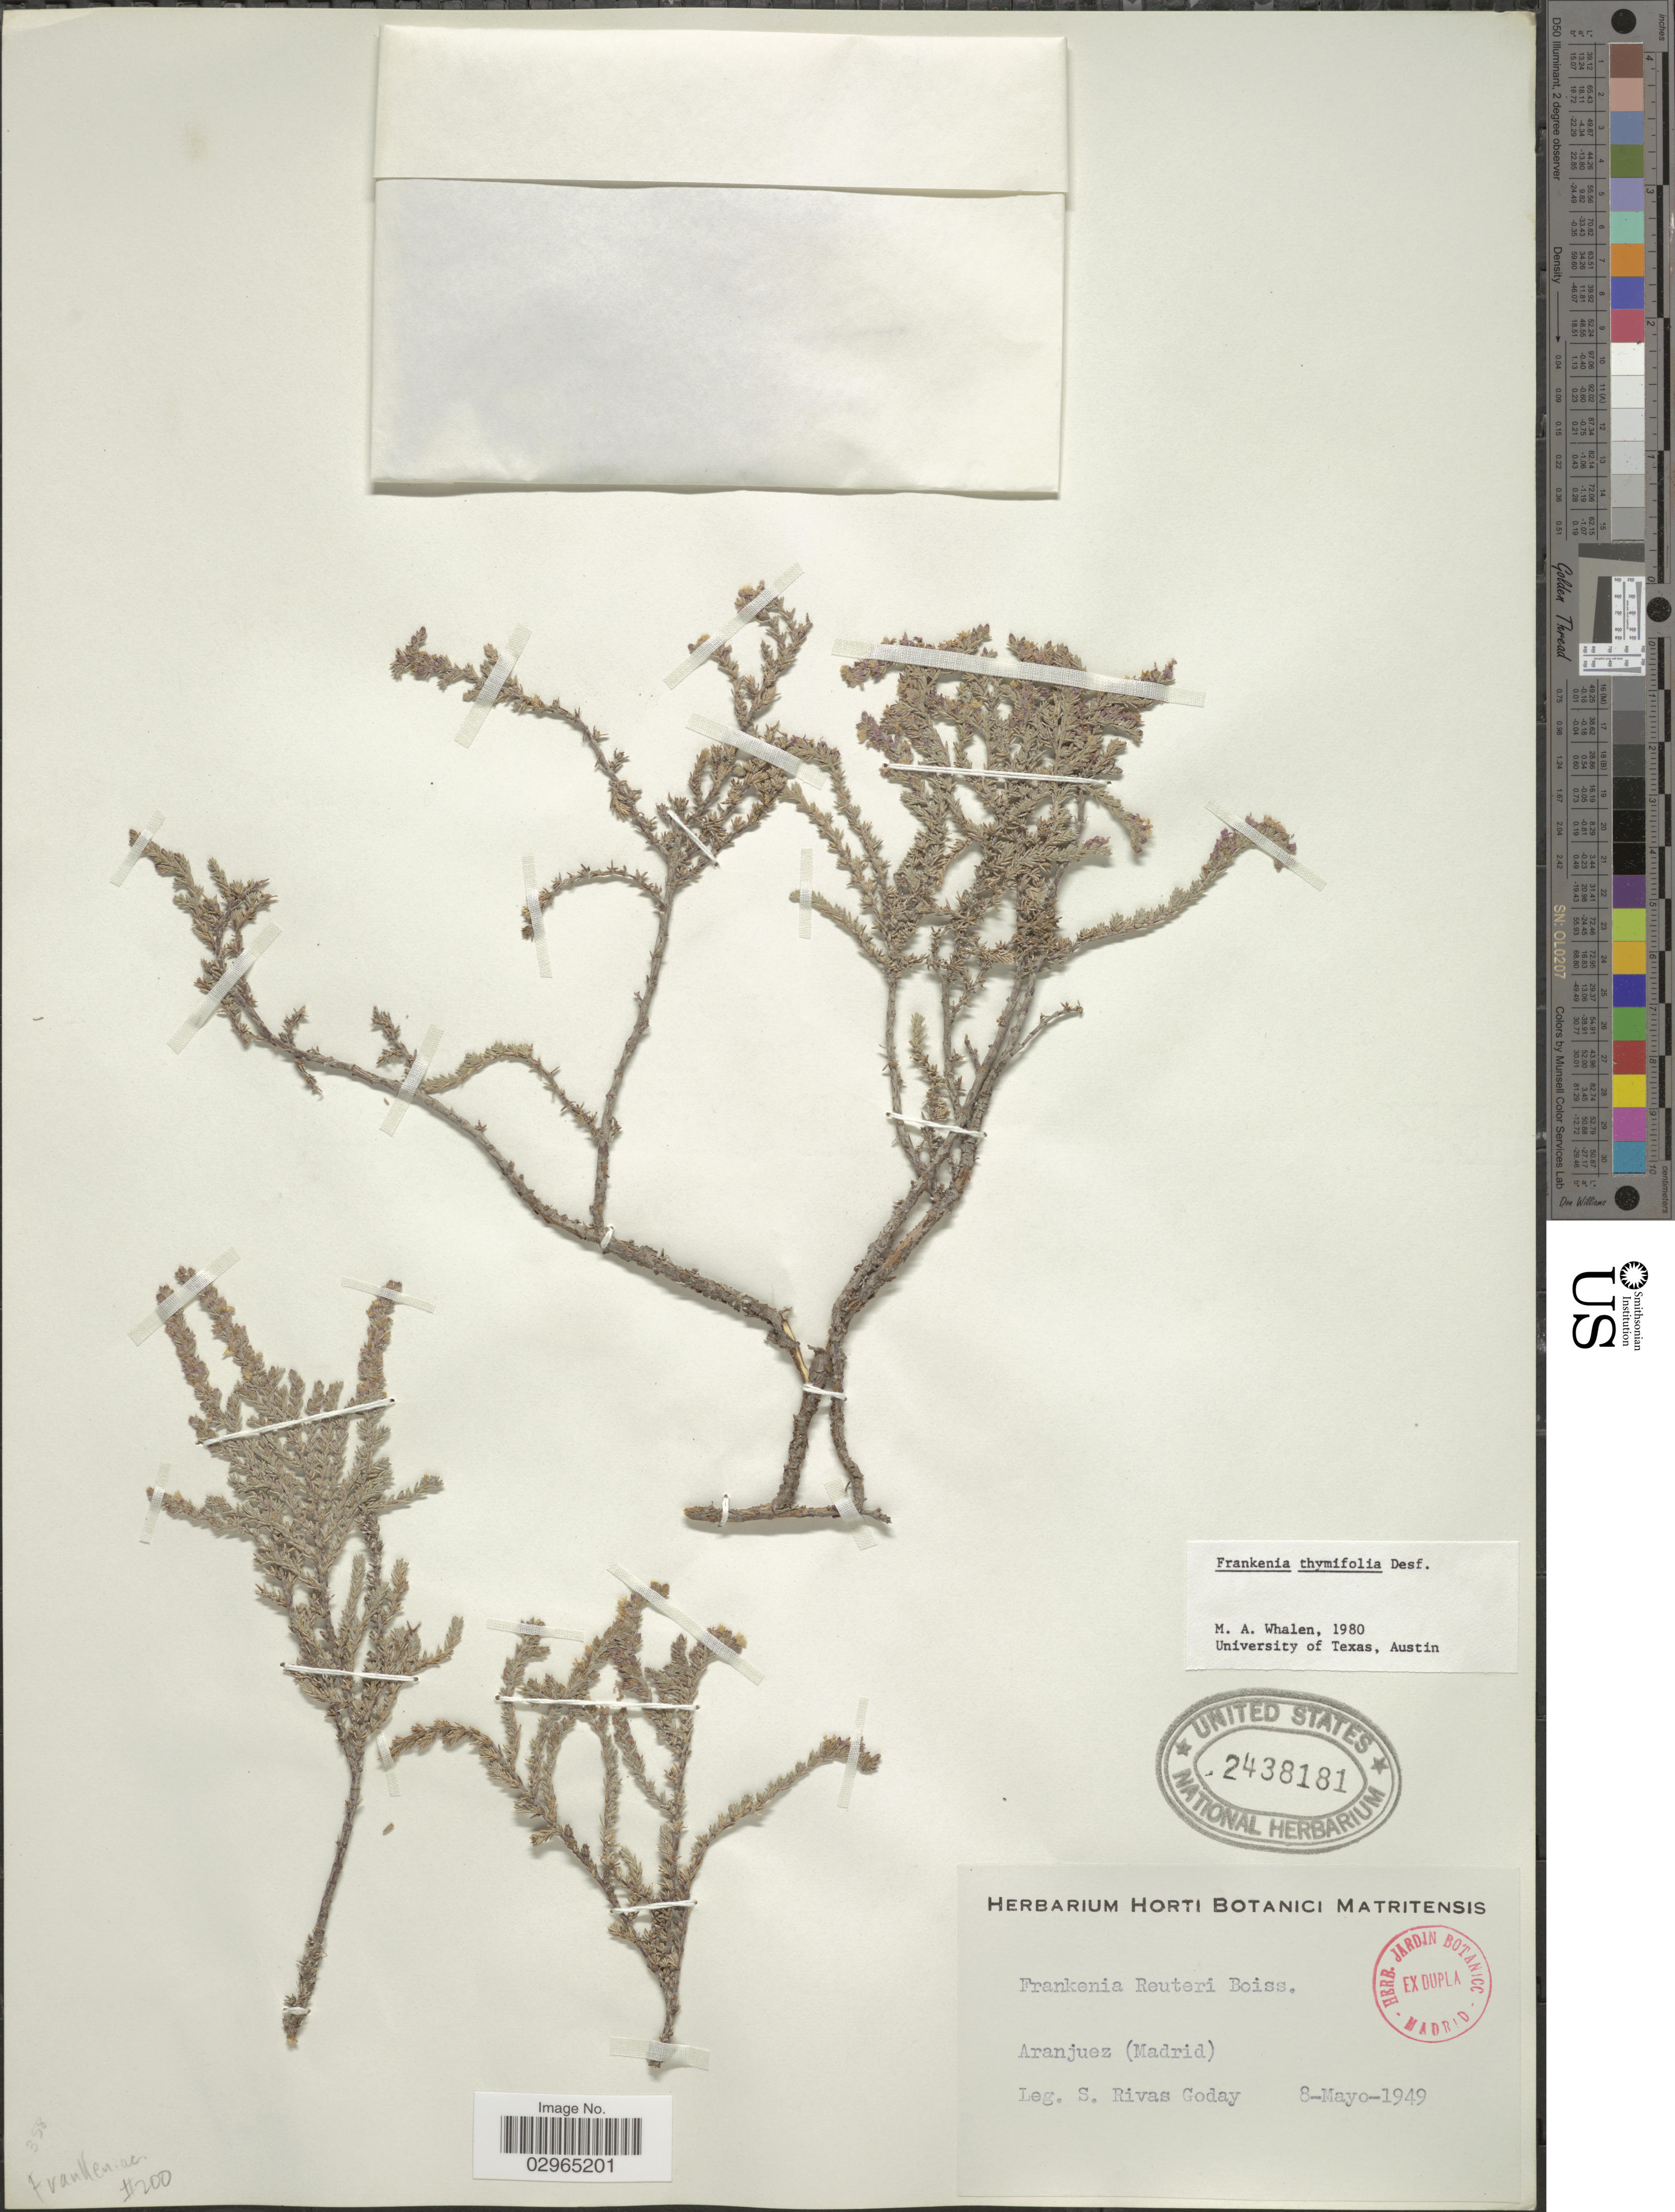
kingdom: Plantae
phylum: Tracheophyta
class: Magnoliopsida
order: Caryophyllales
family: Frankeniaceae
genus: Frankenia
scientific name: Frankenia thymifolia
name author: Desf.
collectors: S. Goday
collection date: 1949-05-08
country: Spain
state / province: Madrid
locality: Aranjuez (Madrid).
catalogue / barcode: US 2438181